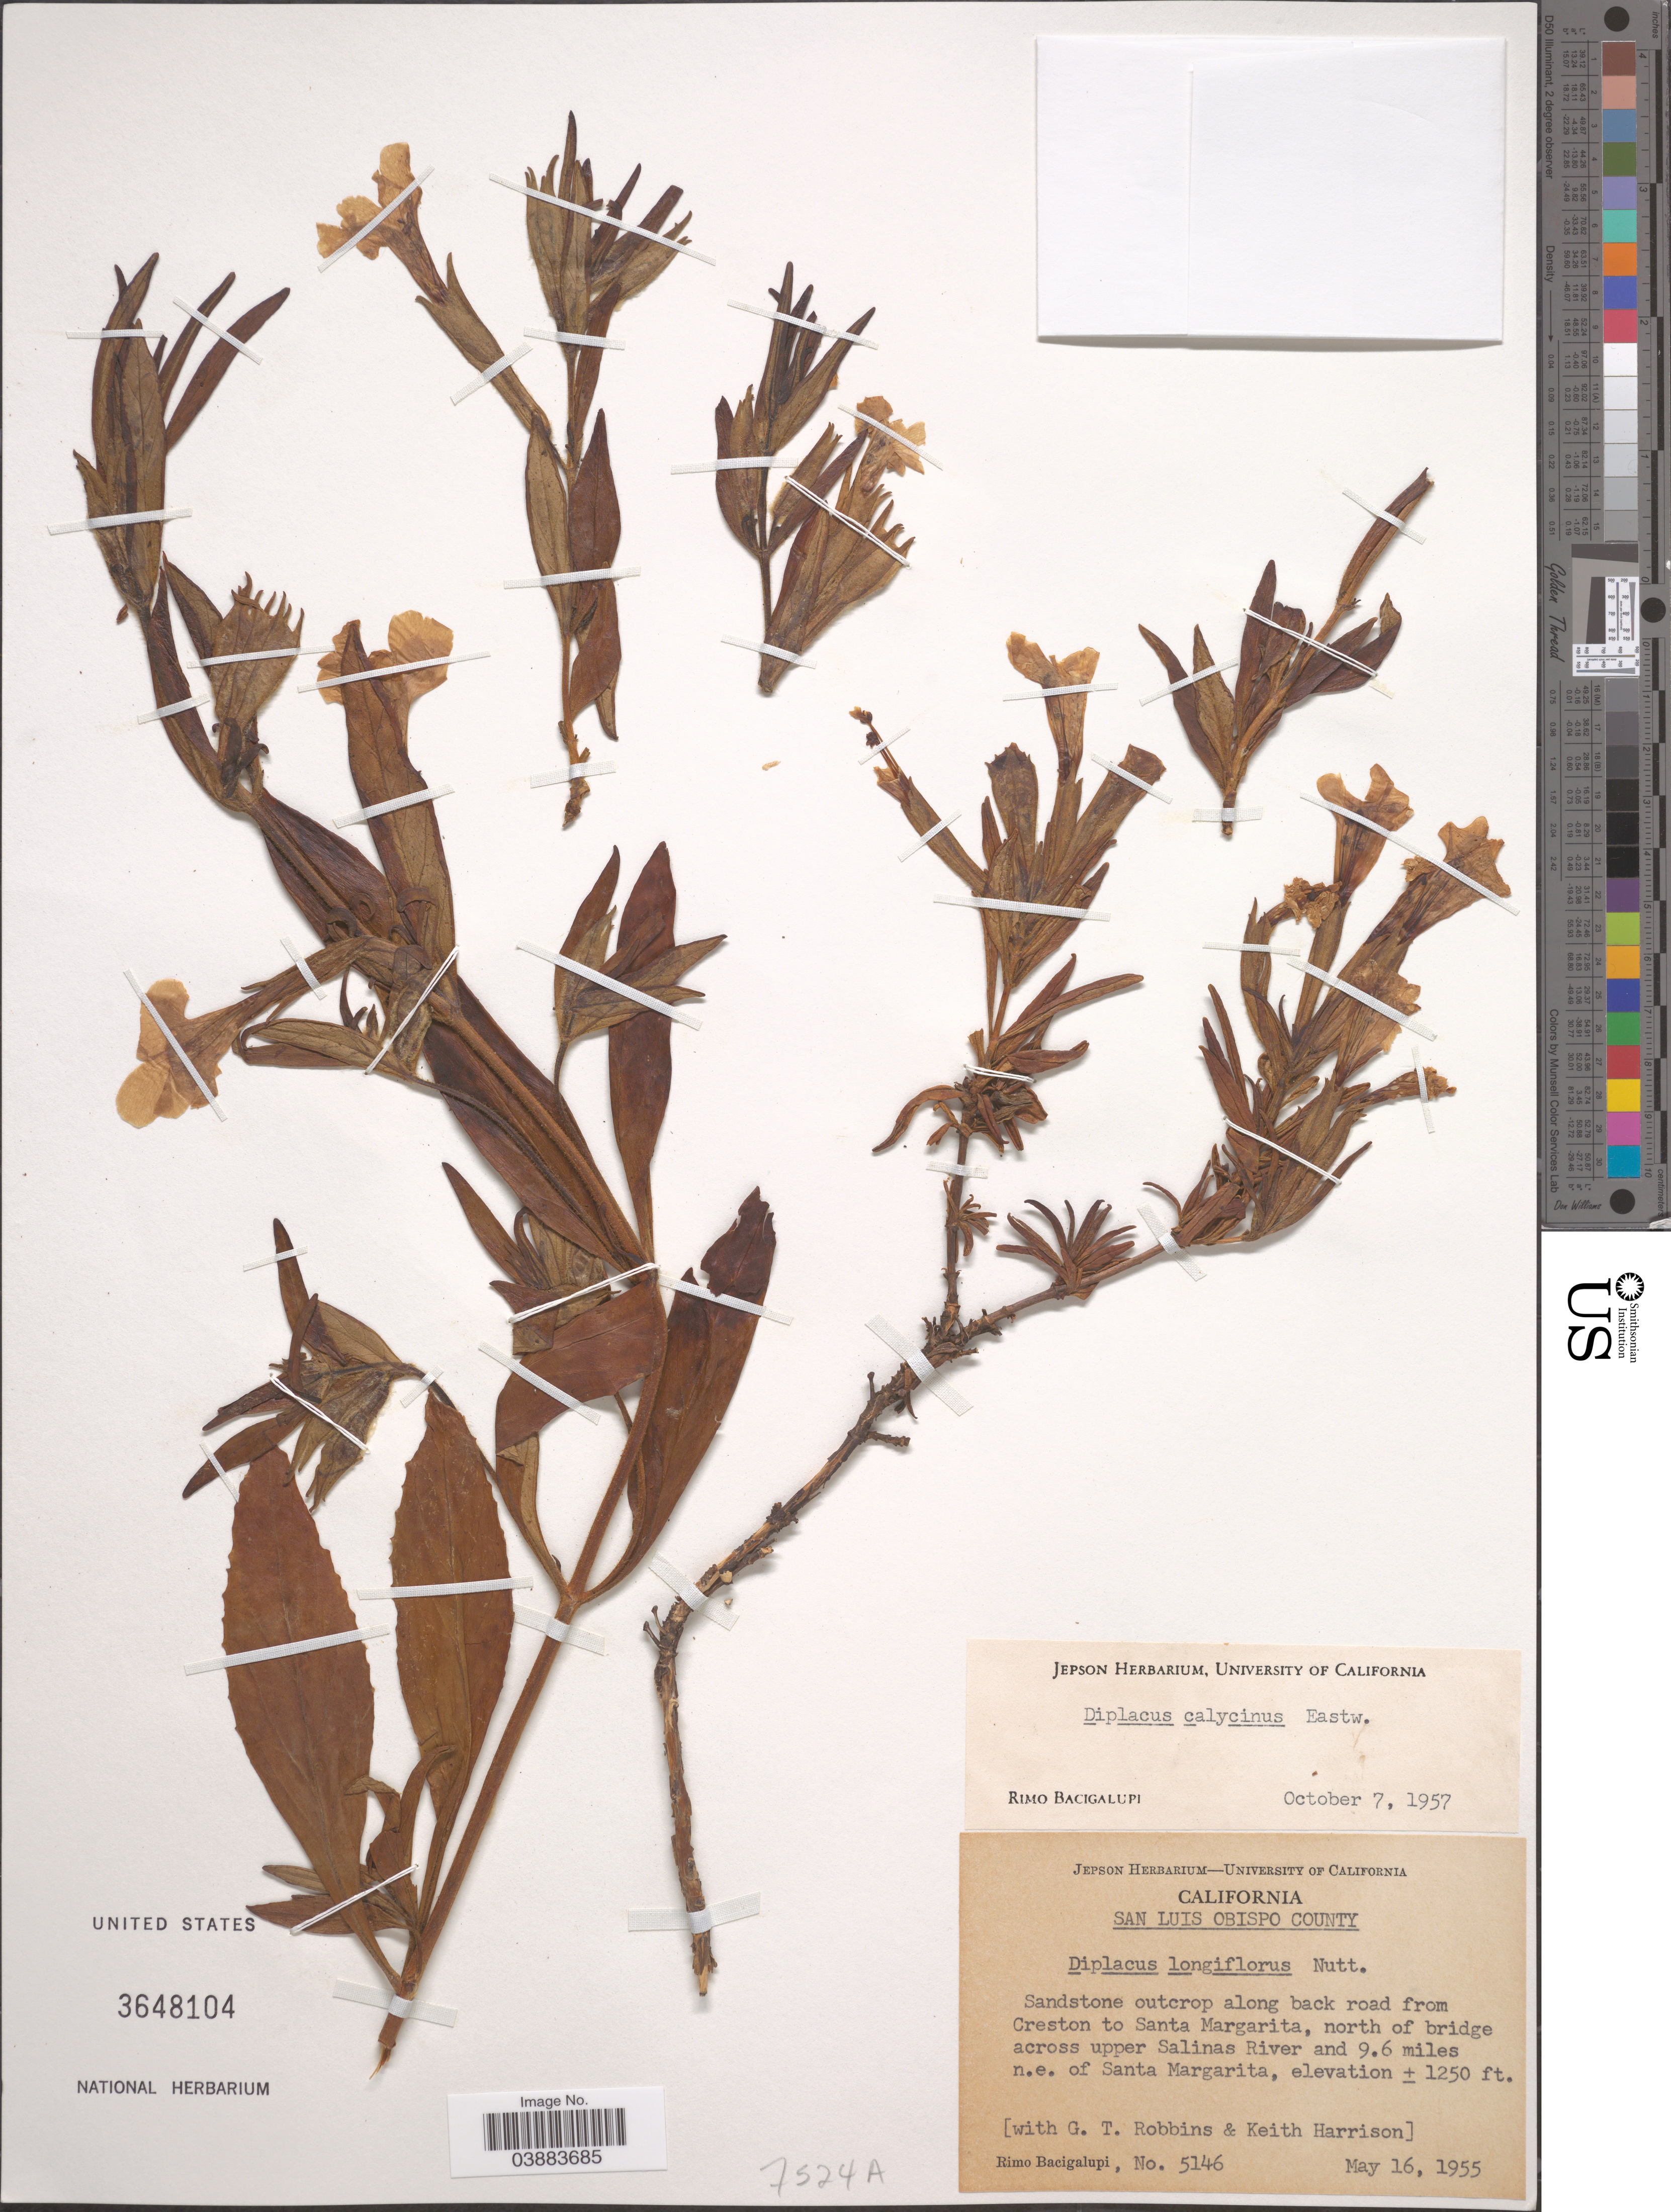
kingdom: Plantae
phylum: Tracheophyta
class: Magnoliopsida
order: Lamiales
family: Phrymaceae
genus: Diplacus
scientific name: Diplacus calycinus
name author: Eastw.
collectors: R. Bacigalupi, G. T. Robbins & K. Harrison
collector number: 5146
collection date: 1955-05-16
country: United States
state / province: California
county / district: San Luis Obispo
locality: San Luis Obispo County. Sandstone outcrop along back road from Creston to Santa Margarita, north of bridge across upper Salinas River and 9.6 miles n.e. of Santa Margarita.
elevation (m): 381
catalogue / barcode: US 3648104